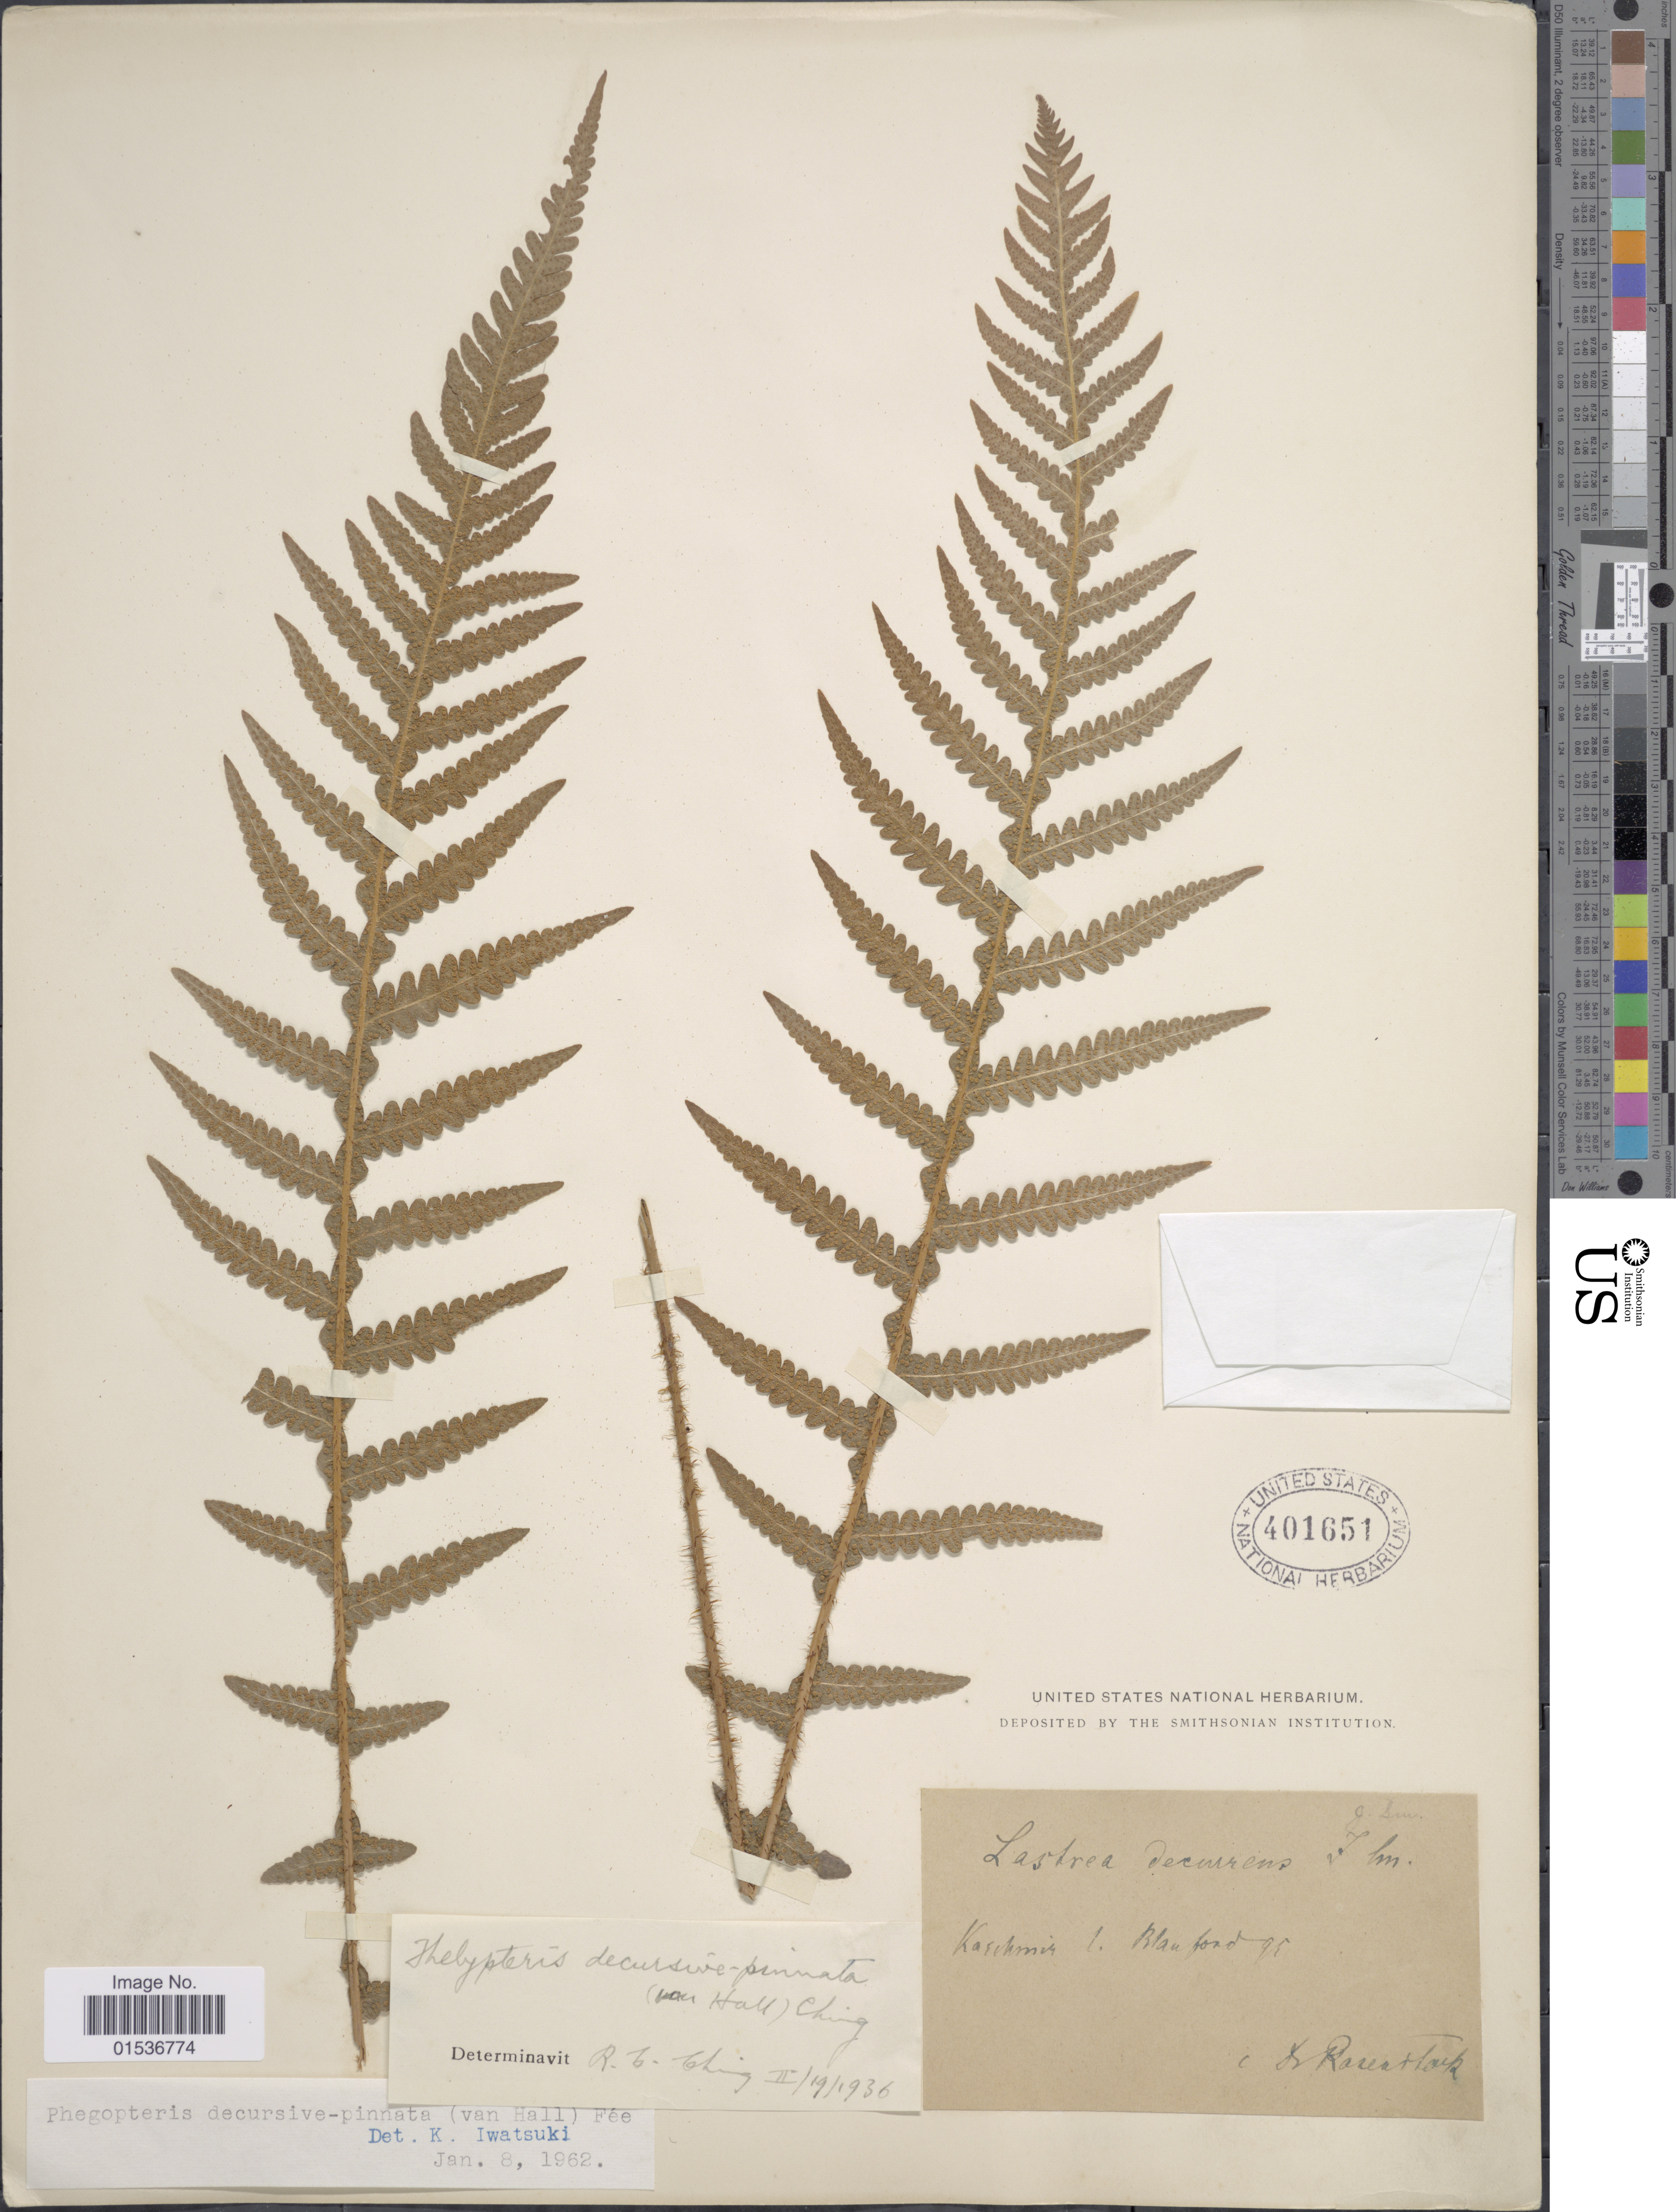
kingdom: Plantae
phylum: Tracheophyta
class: Polypodiopsida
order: Polypodiales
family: Thelypteridaceae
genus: Phegopteris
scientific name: Phegopteris decursivepinnata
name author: (H.C. Hall) Fée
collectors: H. F. Blanford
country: India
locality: Kashmir.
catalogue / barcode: US 401651